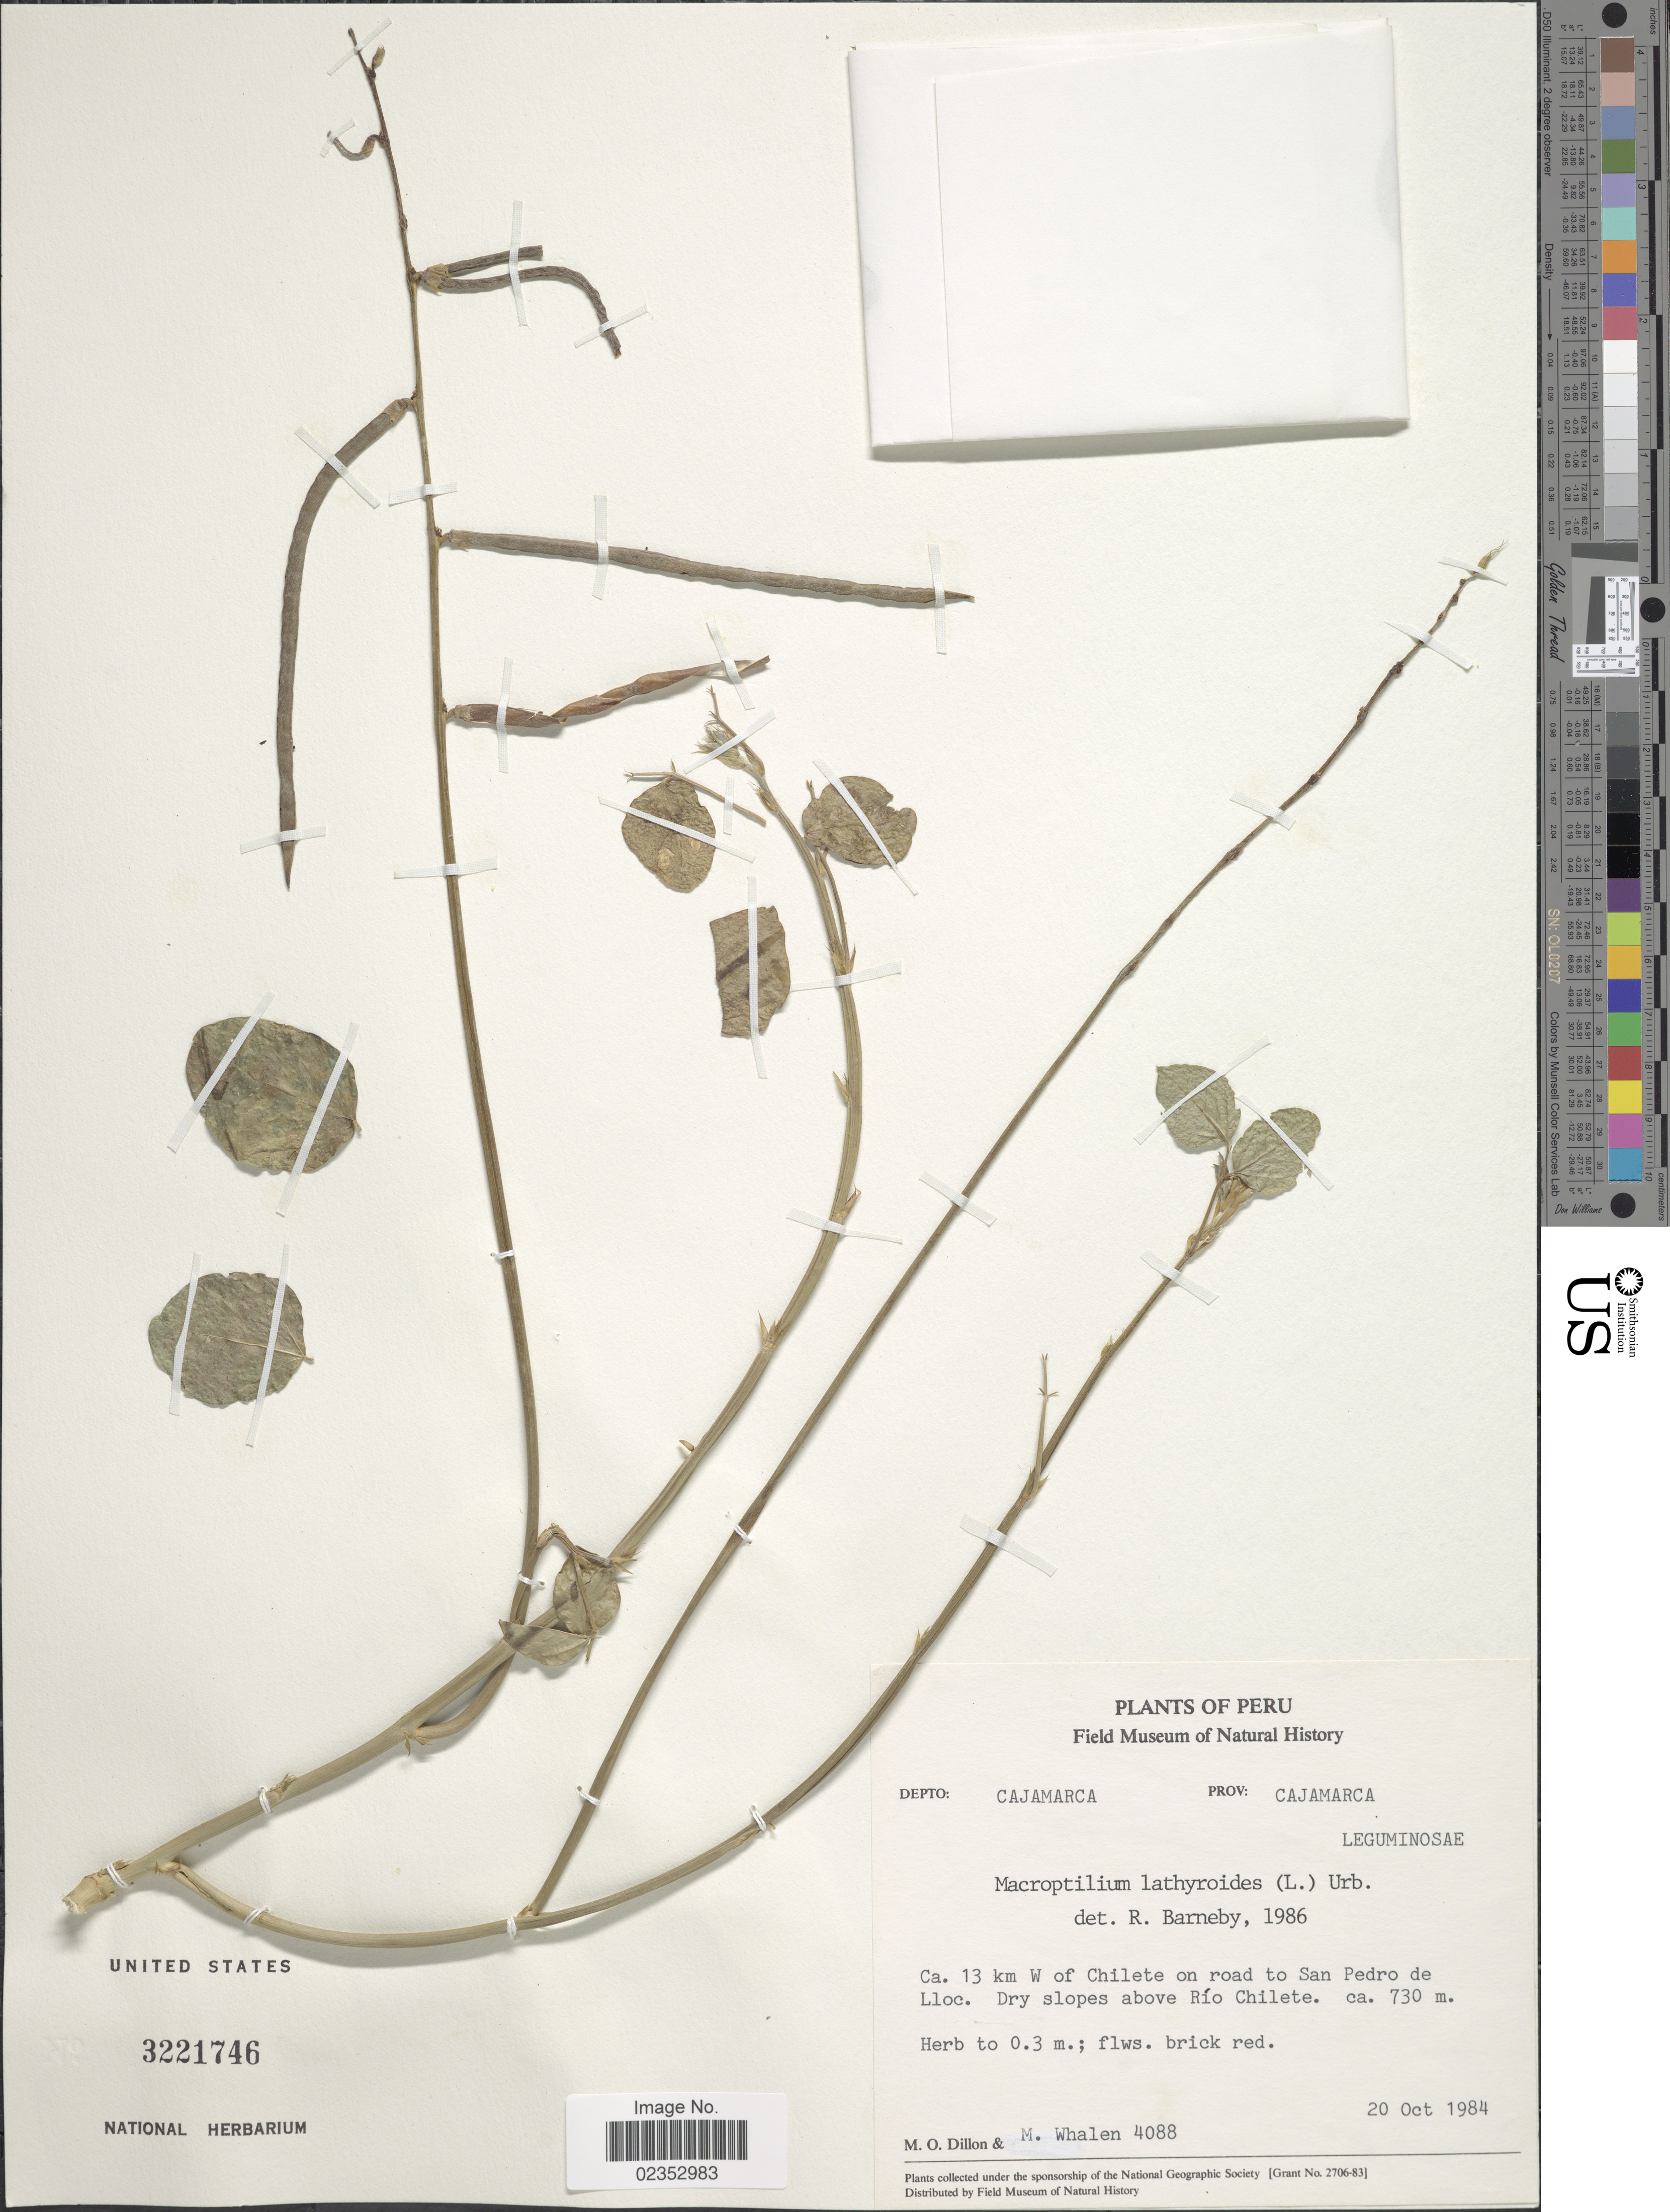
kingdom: Plantae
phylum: Tracheophyta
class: Magnoliopsida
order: Fabales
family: Fabaceae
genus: Phaseolus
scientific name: Phaseolus lathyroides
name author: L.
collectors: M. O. Dillon & M. Whalen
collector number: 4088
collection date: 1984-10-20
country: Peru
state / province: Cajamarca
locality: Depto. Cajamarca, Ca. 13 km W of Chilete on road to San Pedro de Lloc. Dry slopes above Río Chilete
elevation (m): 730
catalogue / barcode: US 3221746